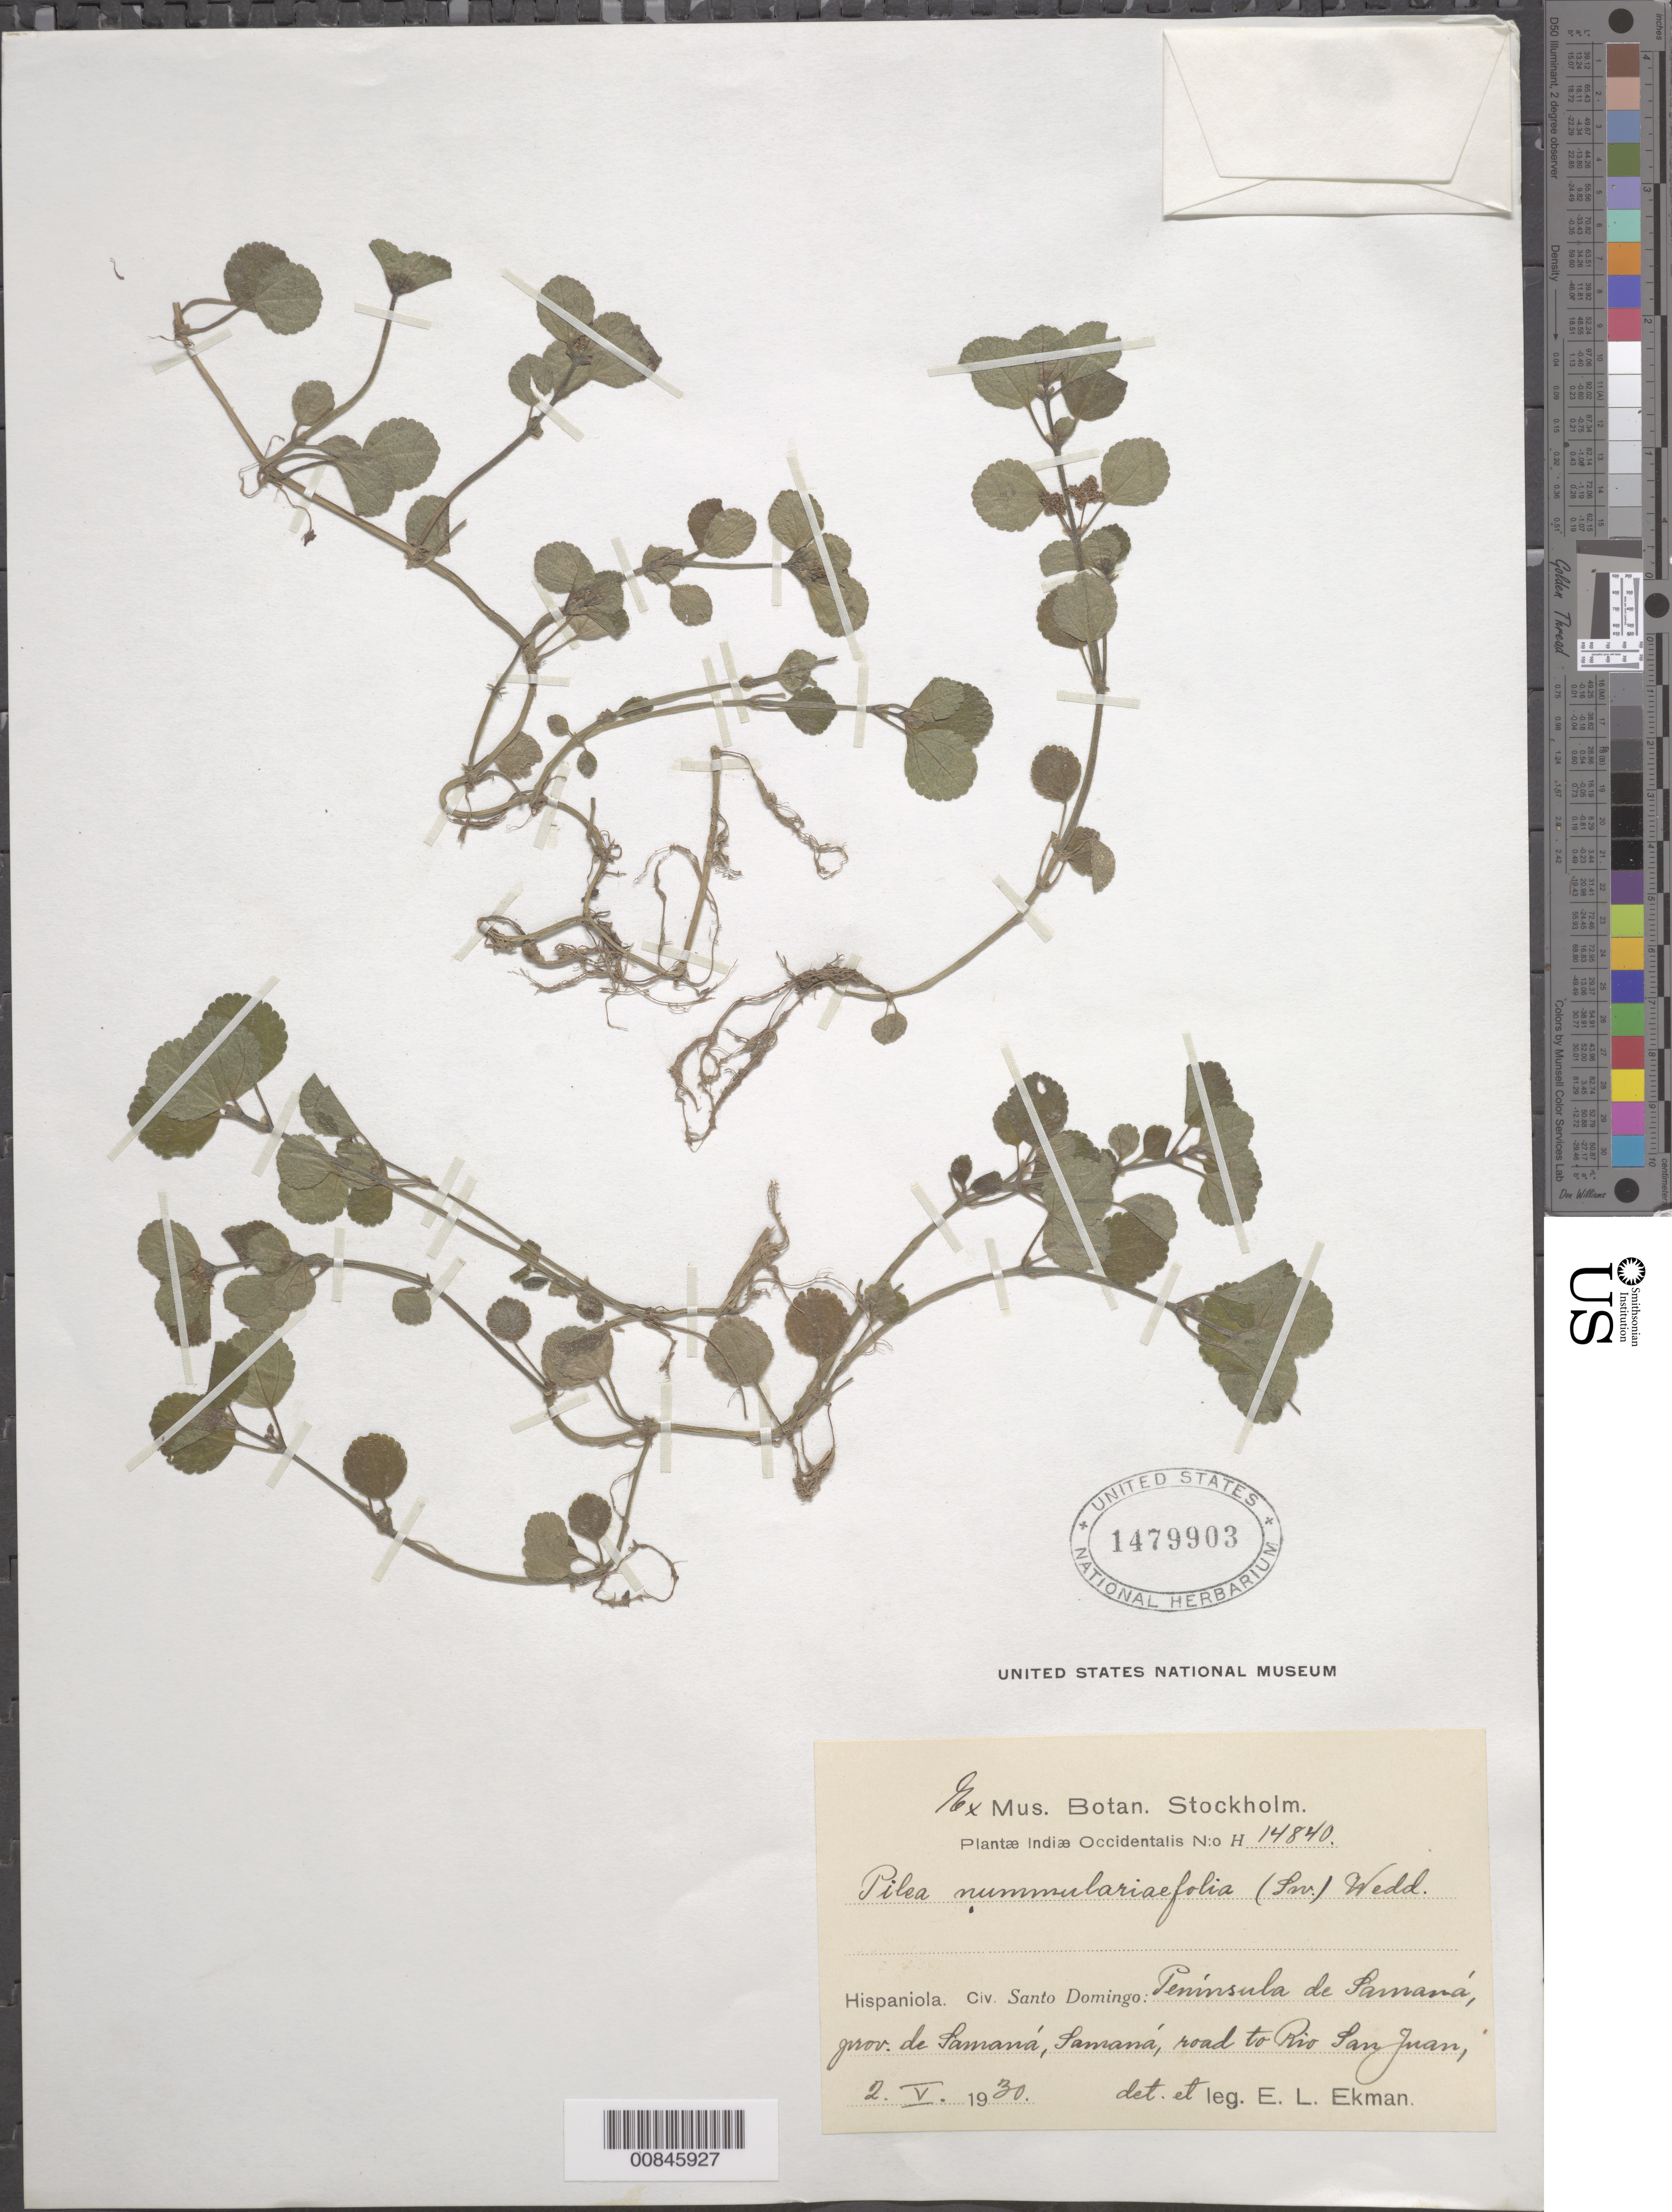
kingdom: Plantae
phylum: Tracheophyta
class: Magnoliopsida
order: Rosales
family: Urticaceae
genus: Pilea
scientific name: Pilea nummularifolia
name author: (Sw.) Wedd.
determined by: Ekman, E. L.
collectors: E. L. Ekman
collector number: H 14840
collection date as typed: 02 May 1930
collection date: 1930-05-02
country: Dominican Republic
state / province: Samana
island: Hispaniola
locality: Península de Samaná, Samaná, road to Río San Juan.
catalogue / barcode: US 1479903